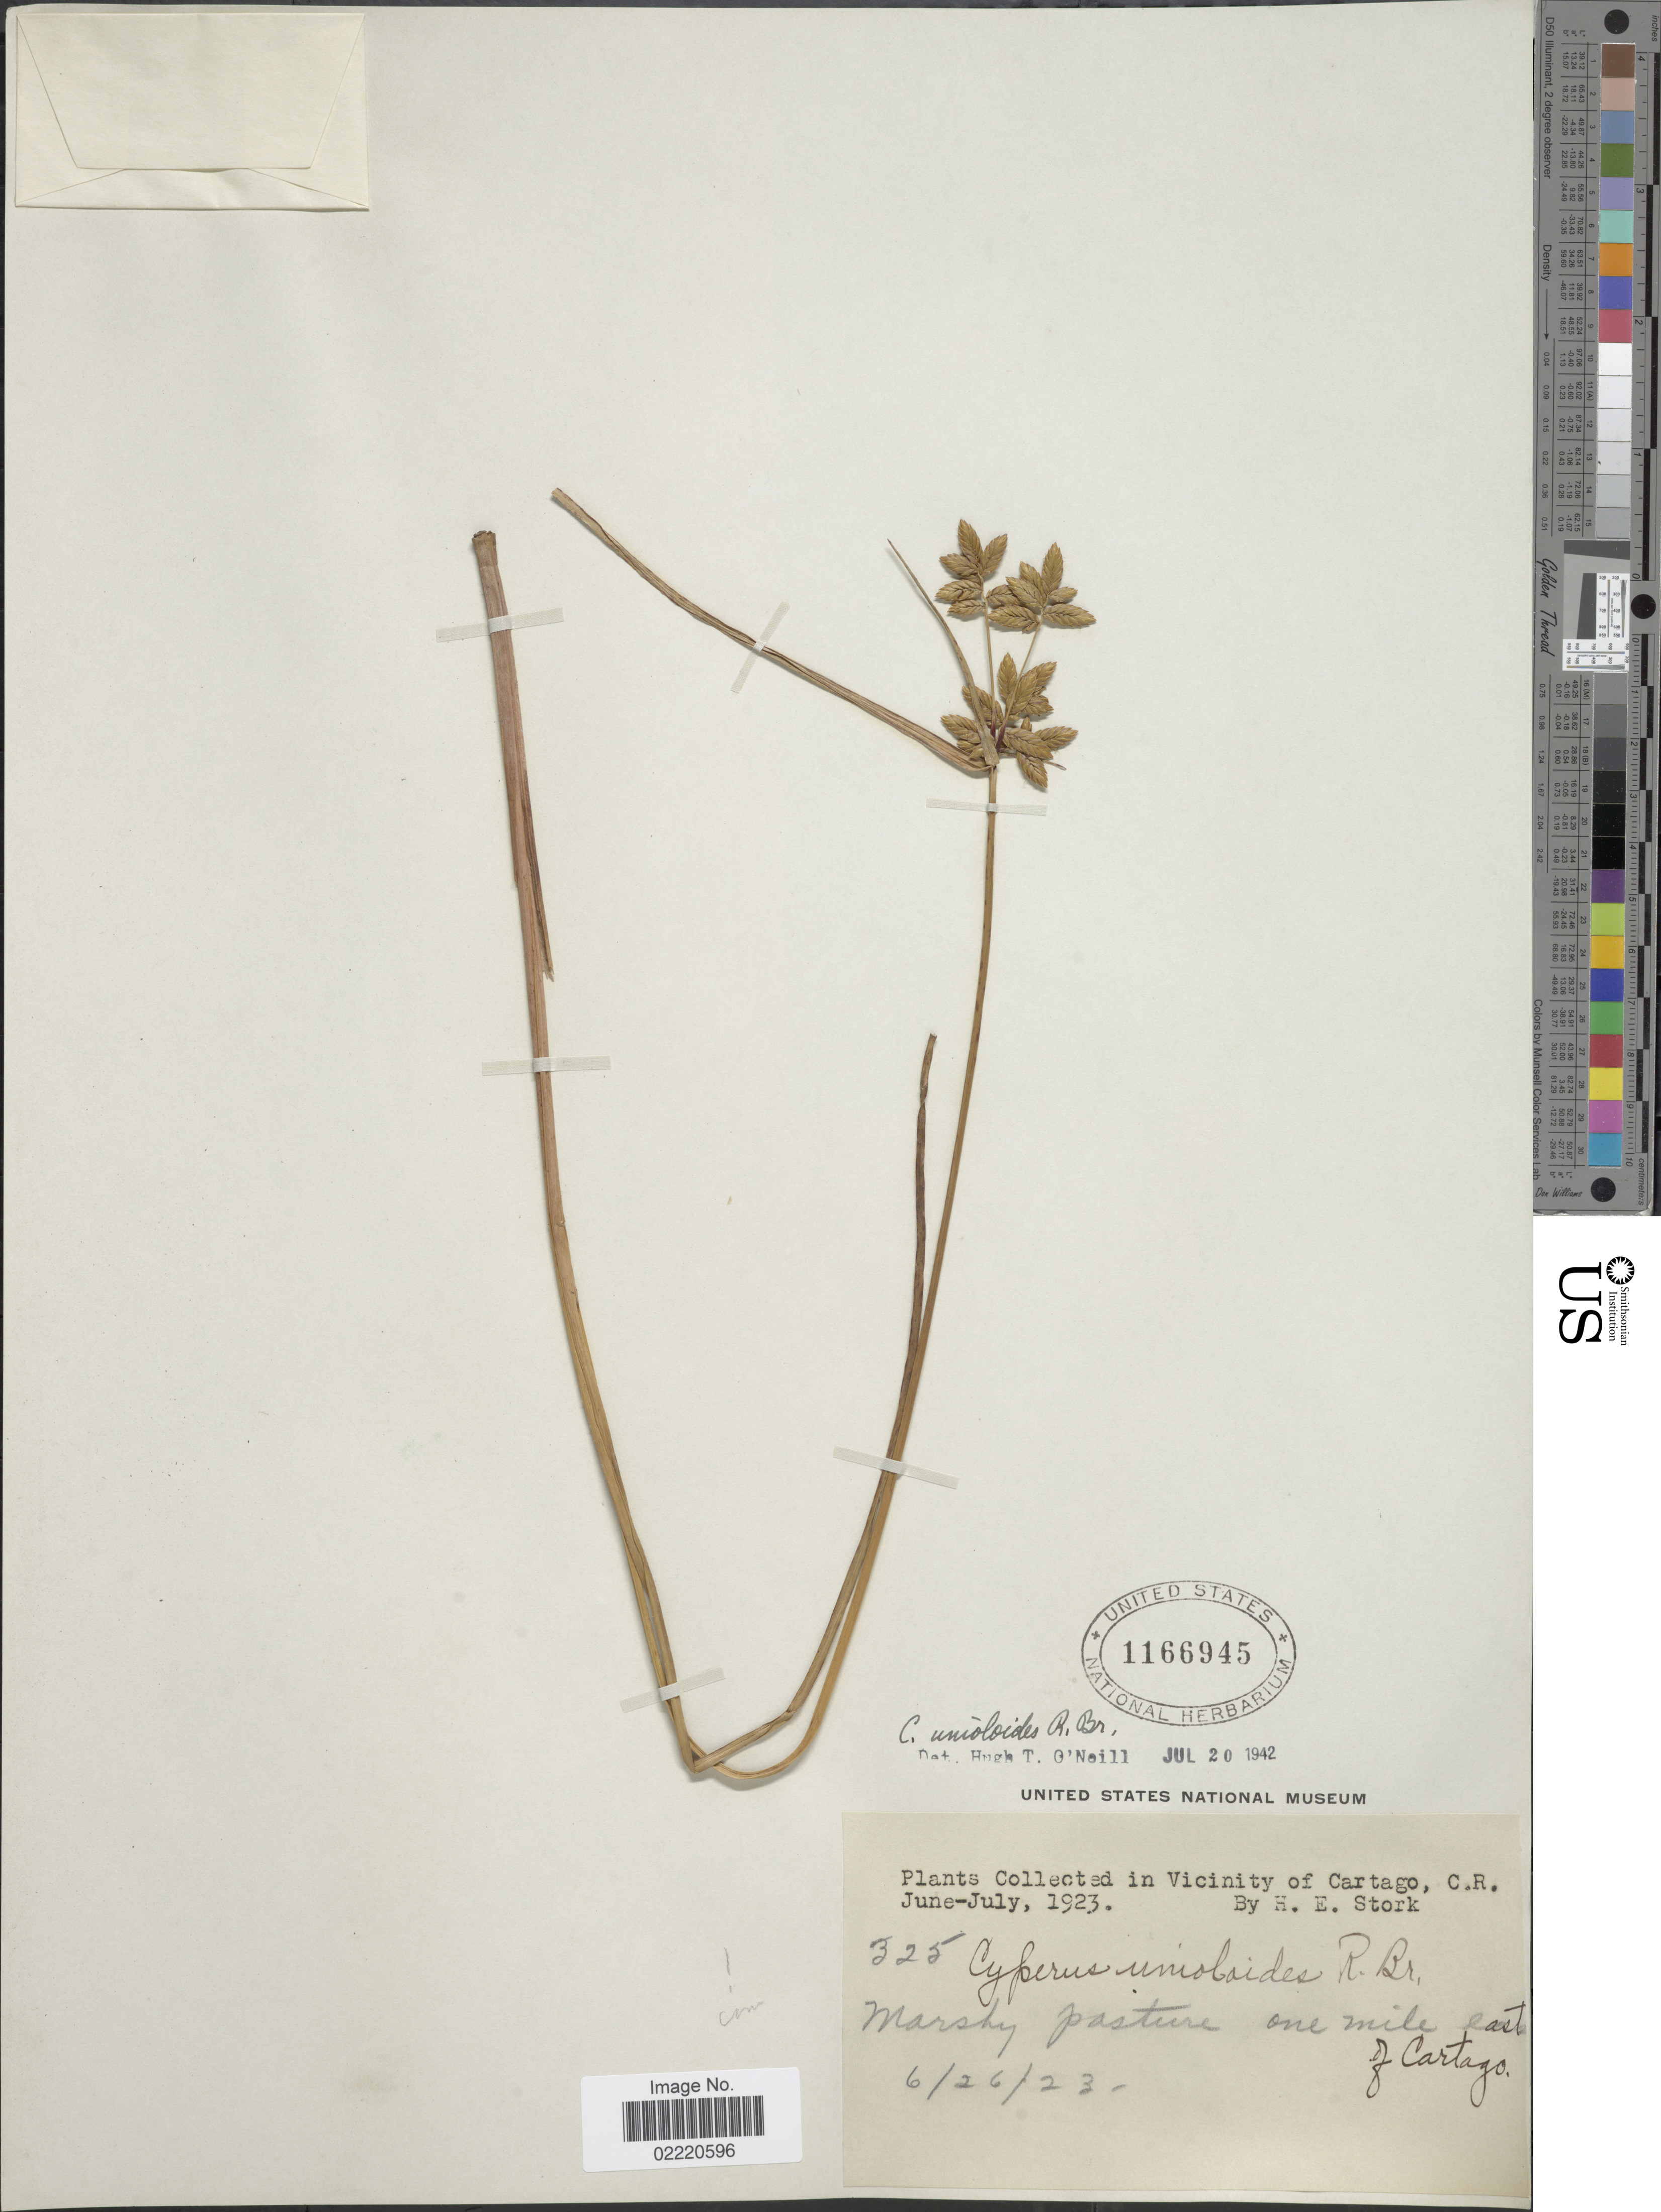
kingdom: Plantae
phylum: Tracheophyta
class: Liliopsida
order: Poales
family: Cyperaceae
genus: Cyperus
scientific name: Cyperus unioloides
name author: R. Br.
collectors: H. E. Stork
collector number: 325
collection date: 1923-06-26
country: Costa Rica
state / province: Cartago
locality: In Vicinity of Cartago, marshy pasture on mile east of Cartago.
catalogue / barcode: US 1166945